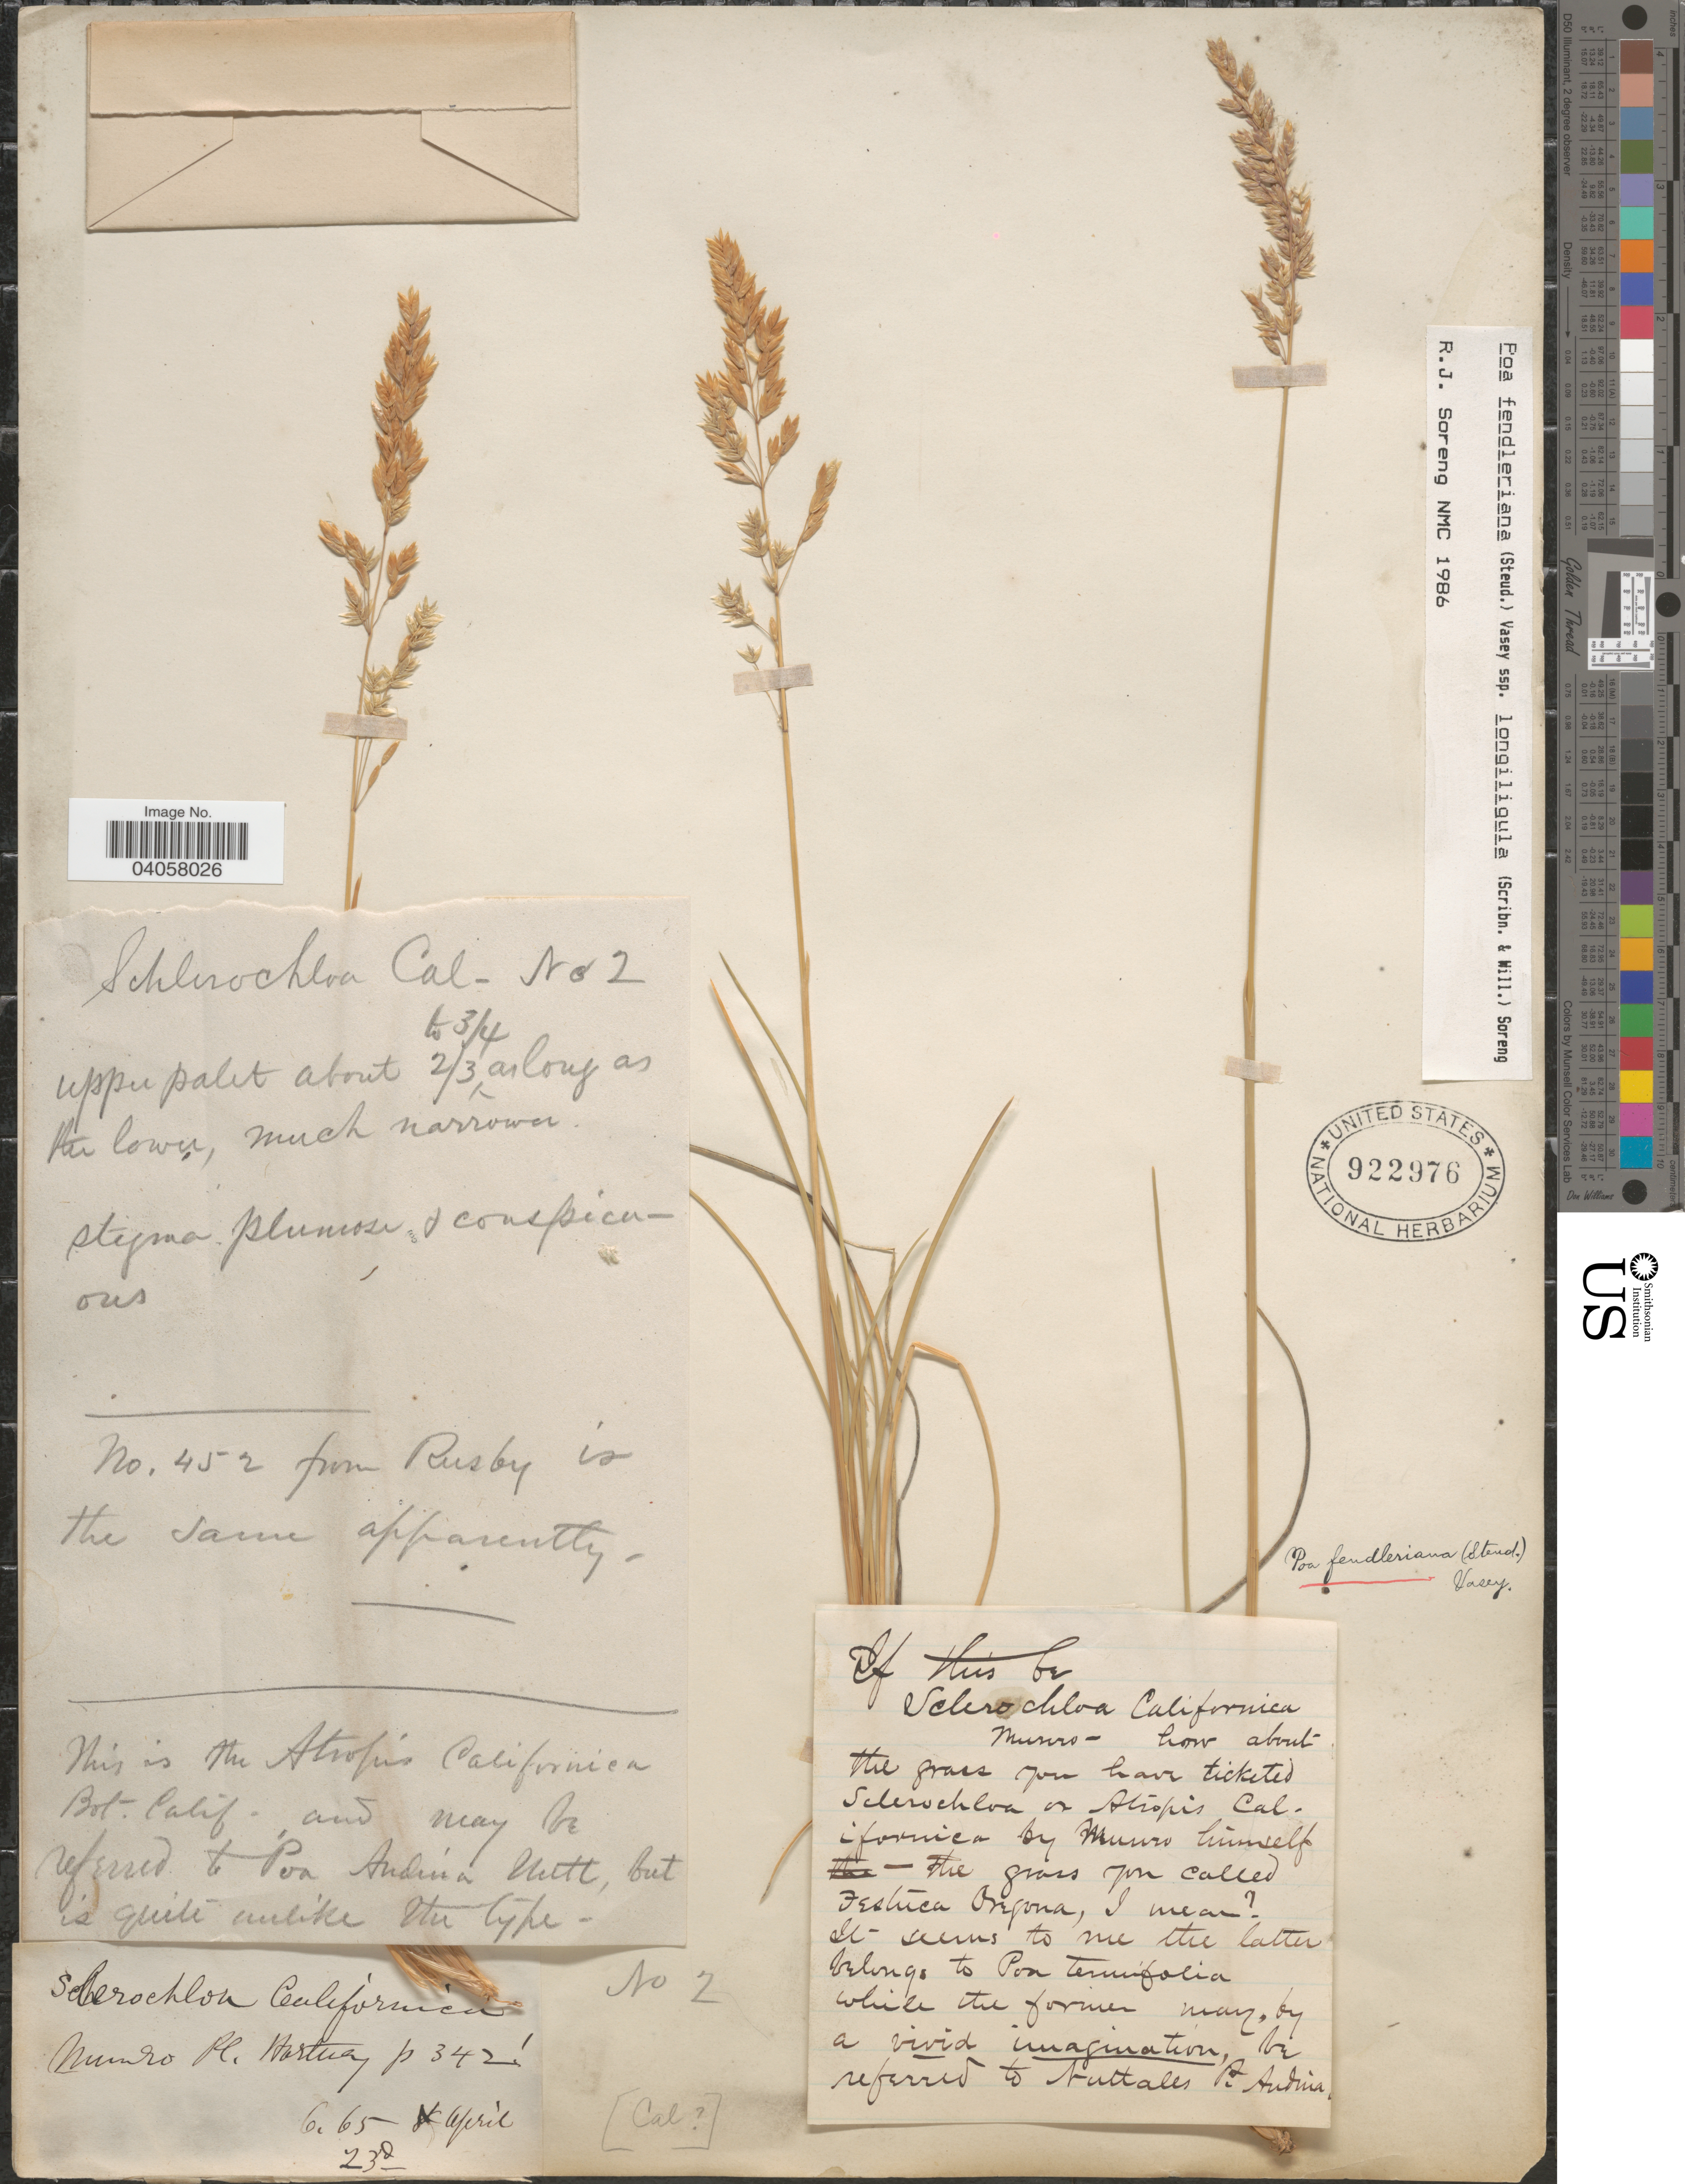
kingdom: Plantae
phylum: Tracheophyta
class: Liliopsida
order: Poales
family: Poaceae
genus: Poa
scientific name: Poa fendleriana subsp. longiligula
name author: (Scribn. & T.A. Williams) Soreng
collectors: Munro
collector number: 2 ?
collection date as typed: Transcribed d/m/y: 6/4/65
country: United States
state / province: California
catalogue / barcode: US 922976